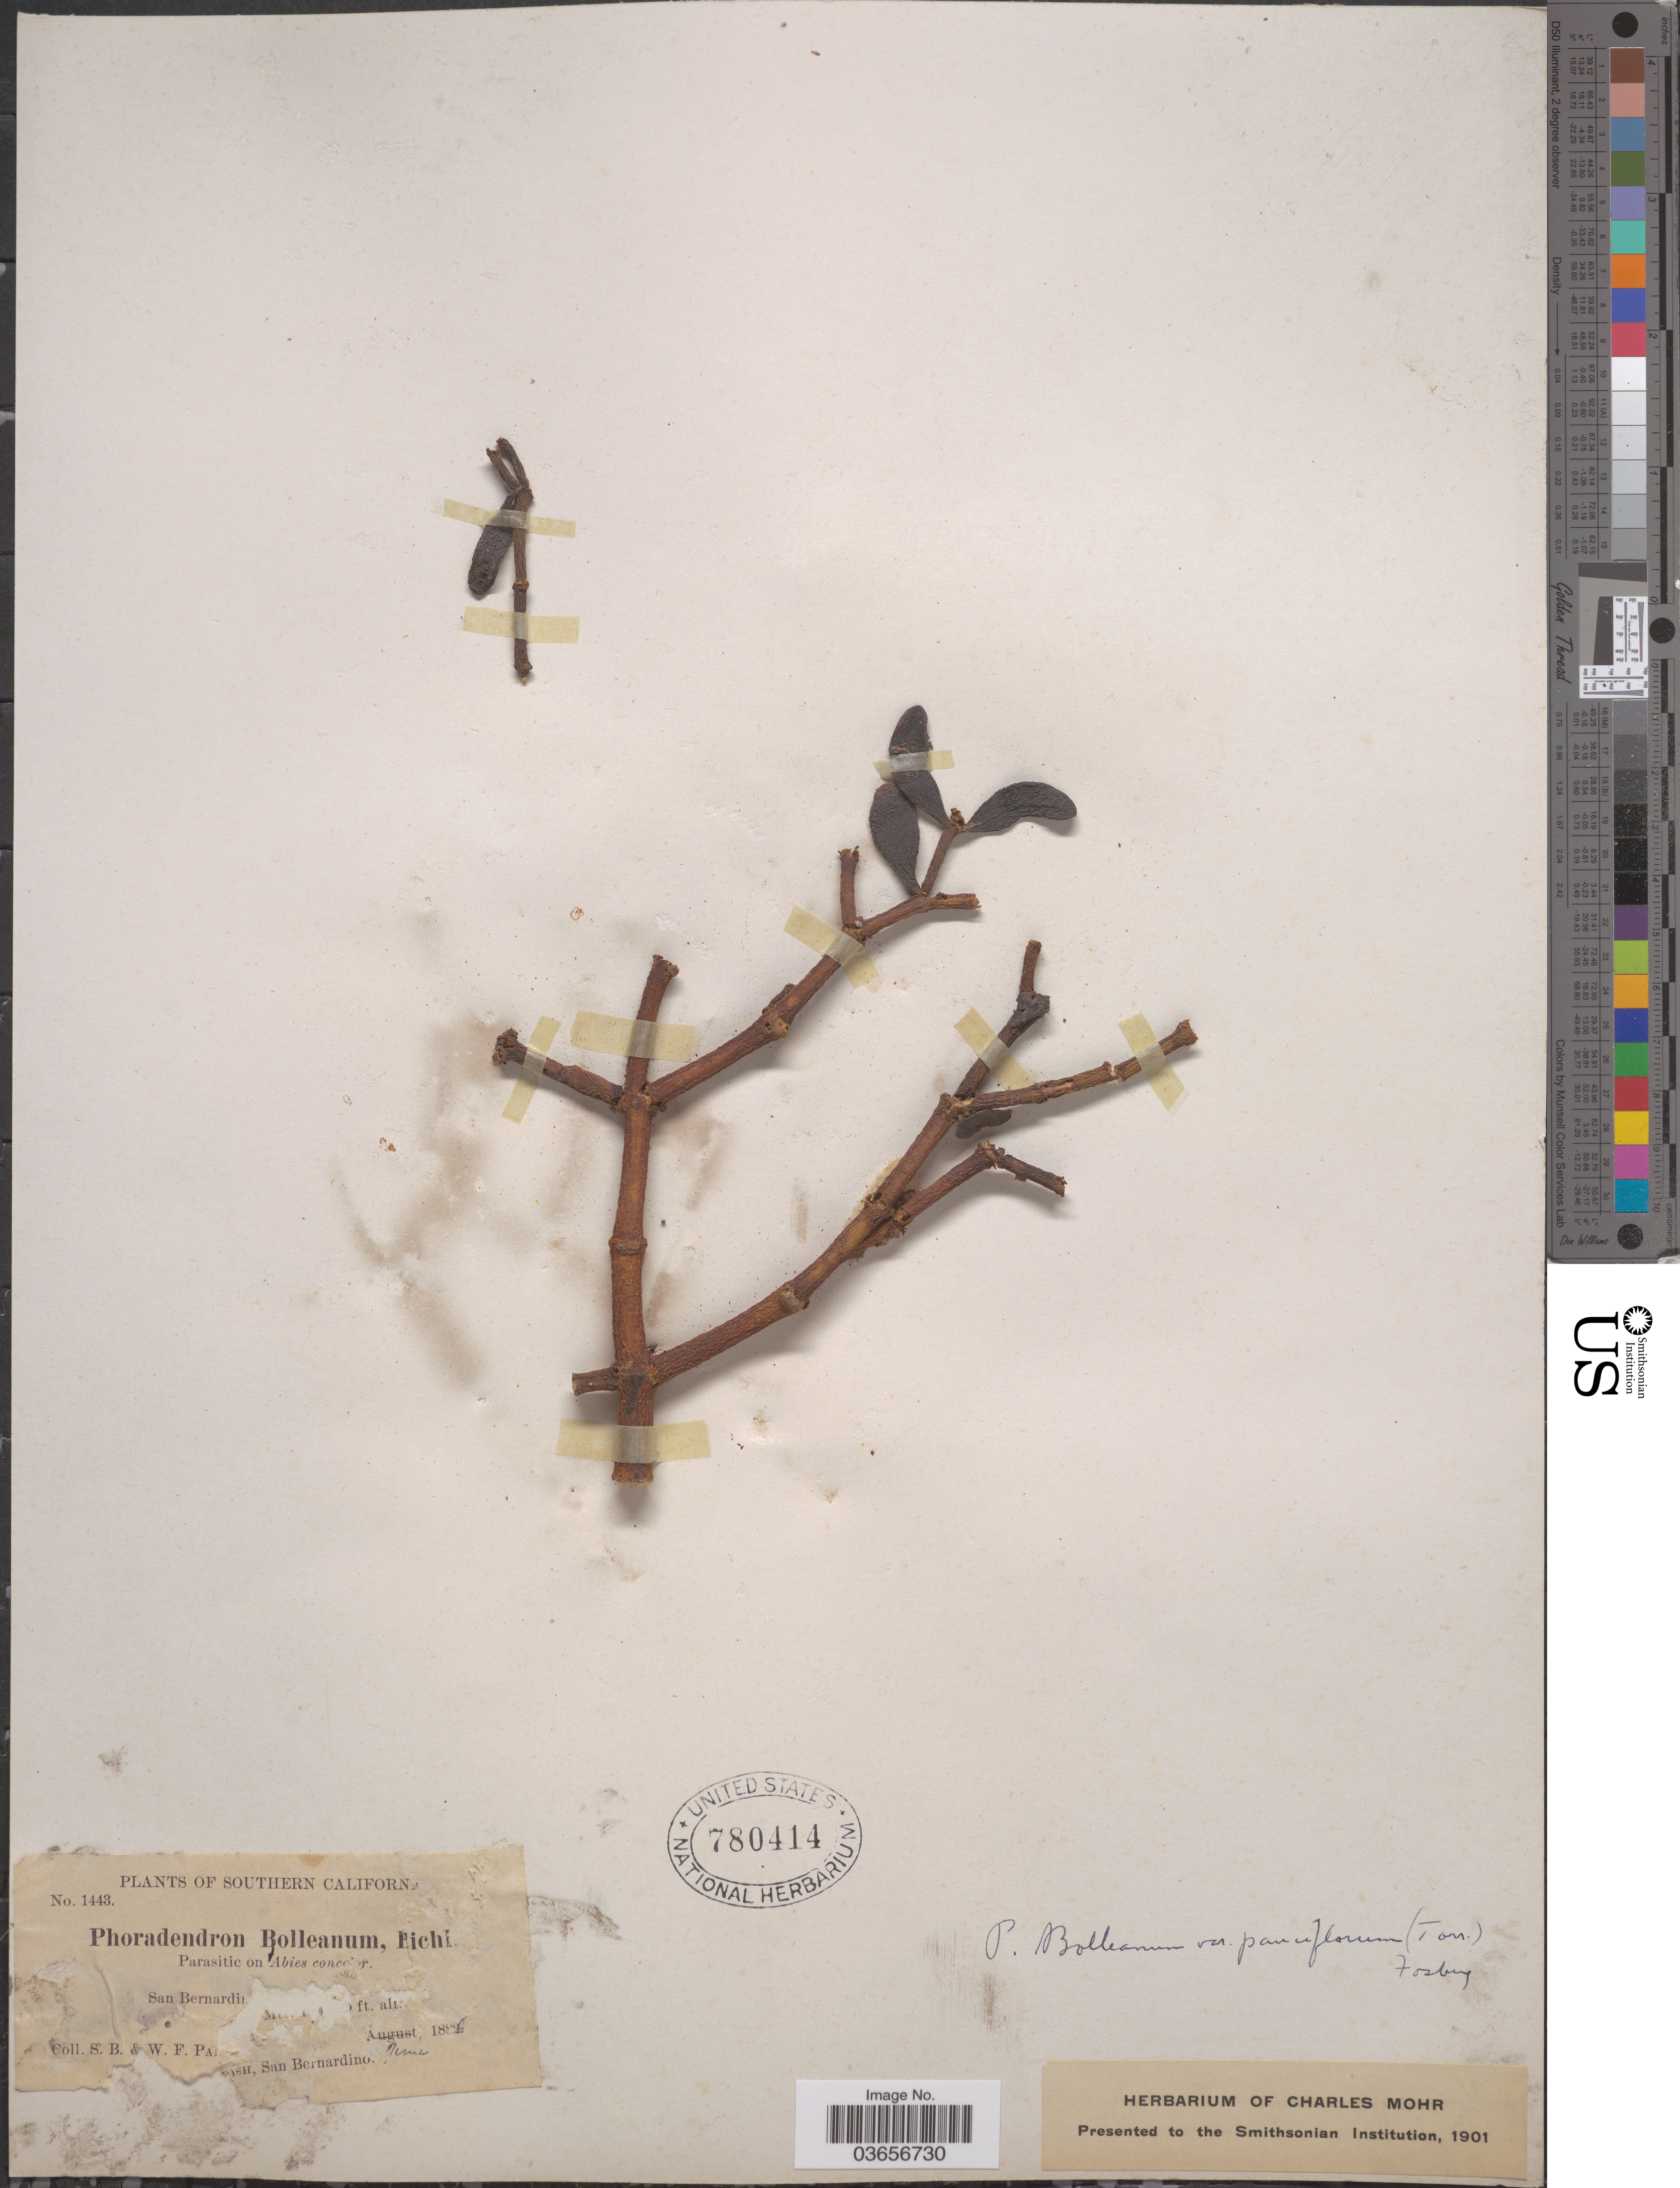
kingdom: Plantae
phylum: Tracheophyta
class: Magnoliopsida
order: Santalales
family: Viscaceae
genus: Phoradendron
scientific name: Phoradendron bolleanum var. pauciflorum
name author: (Torr.) Fosberg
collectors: S. B. Parish & W. F. Parish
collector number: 1443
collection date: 1826-06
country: United States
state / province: California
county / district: San Bernardino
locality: Southern California. San Bernardino Mountains.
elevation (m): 610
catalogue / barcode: US 780414